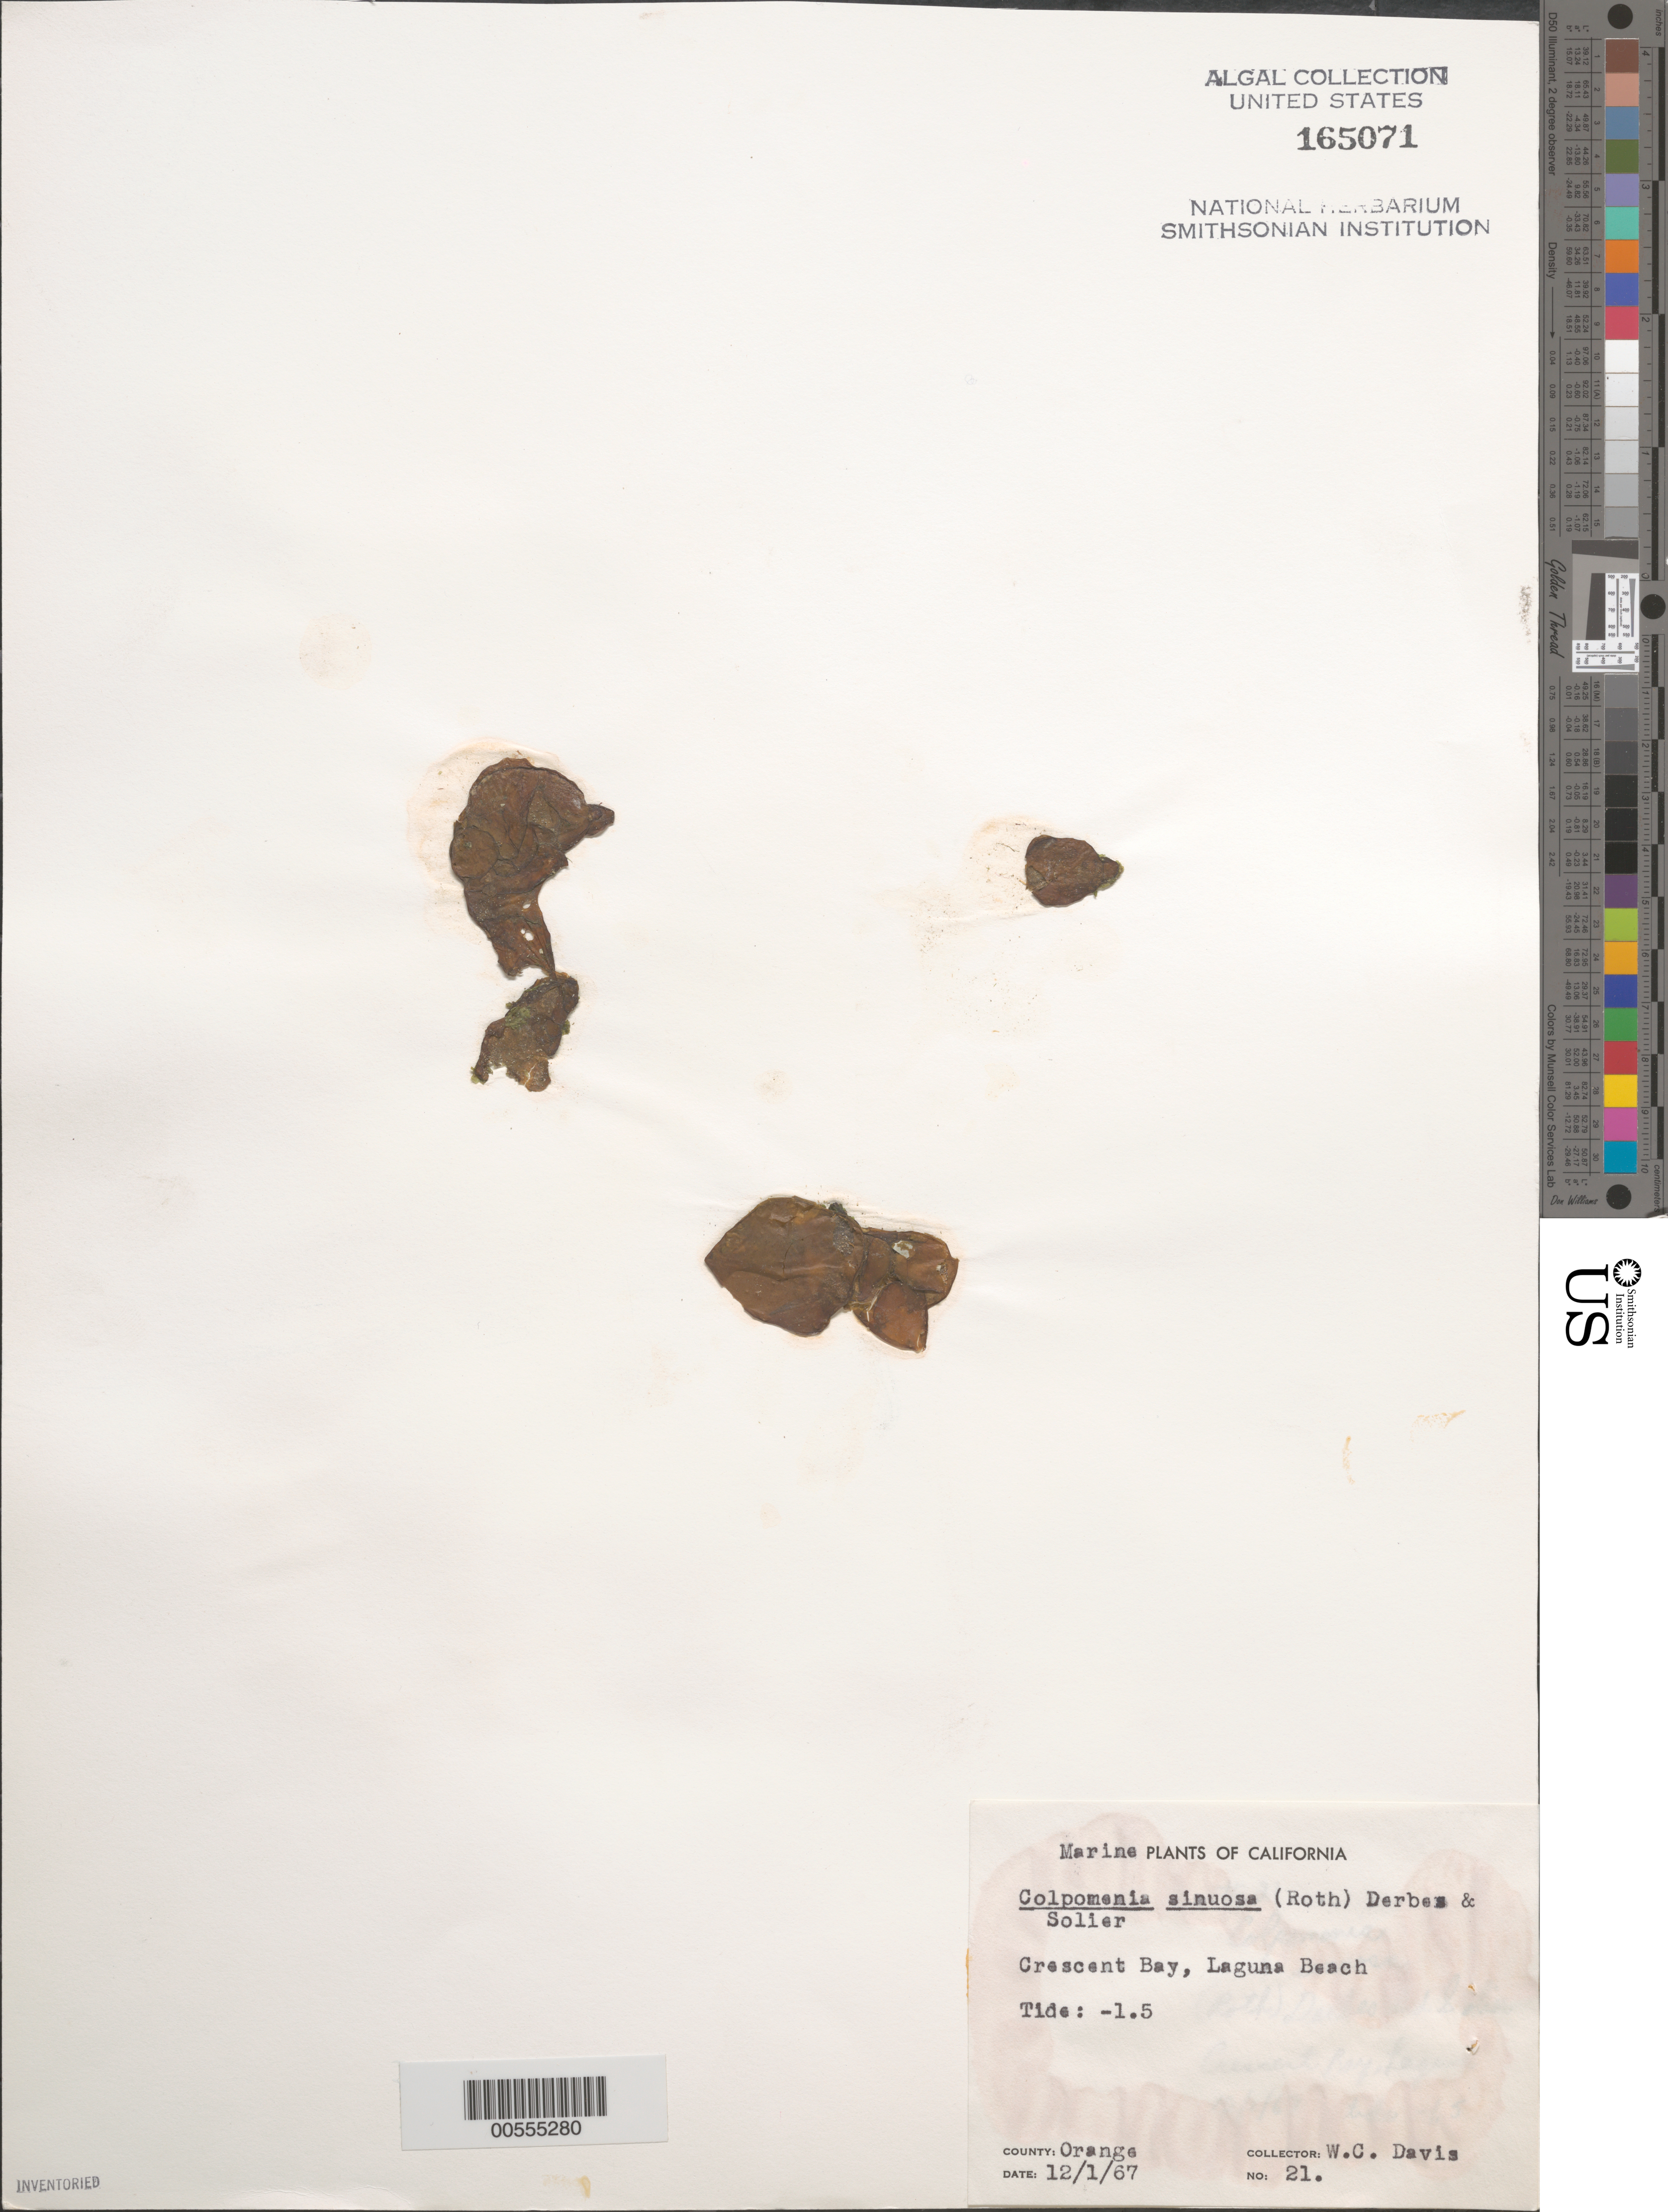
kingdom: Chromista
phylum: Ochrophyta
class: Phaeophyceae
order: Scytosiphonales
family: Scytosiphonaceae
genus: Colpomenia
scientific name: Colpomenia sinuosa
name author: (K. Mert. ex Roth) Derbes & Solier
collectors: W. Davis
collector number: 21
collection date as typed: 01 Dec 1967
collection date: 1967-12-01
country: United States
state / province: California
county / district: Orange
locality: Crescent Bay, Laguna Beach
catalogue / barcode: US 165071